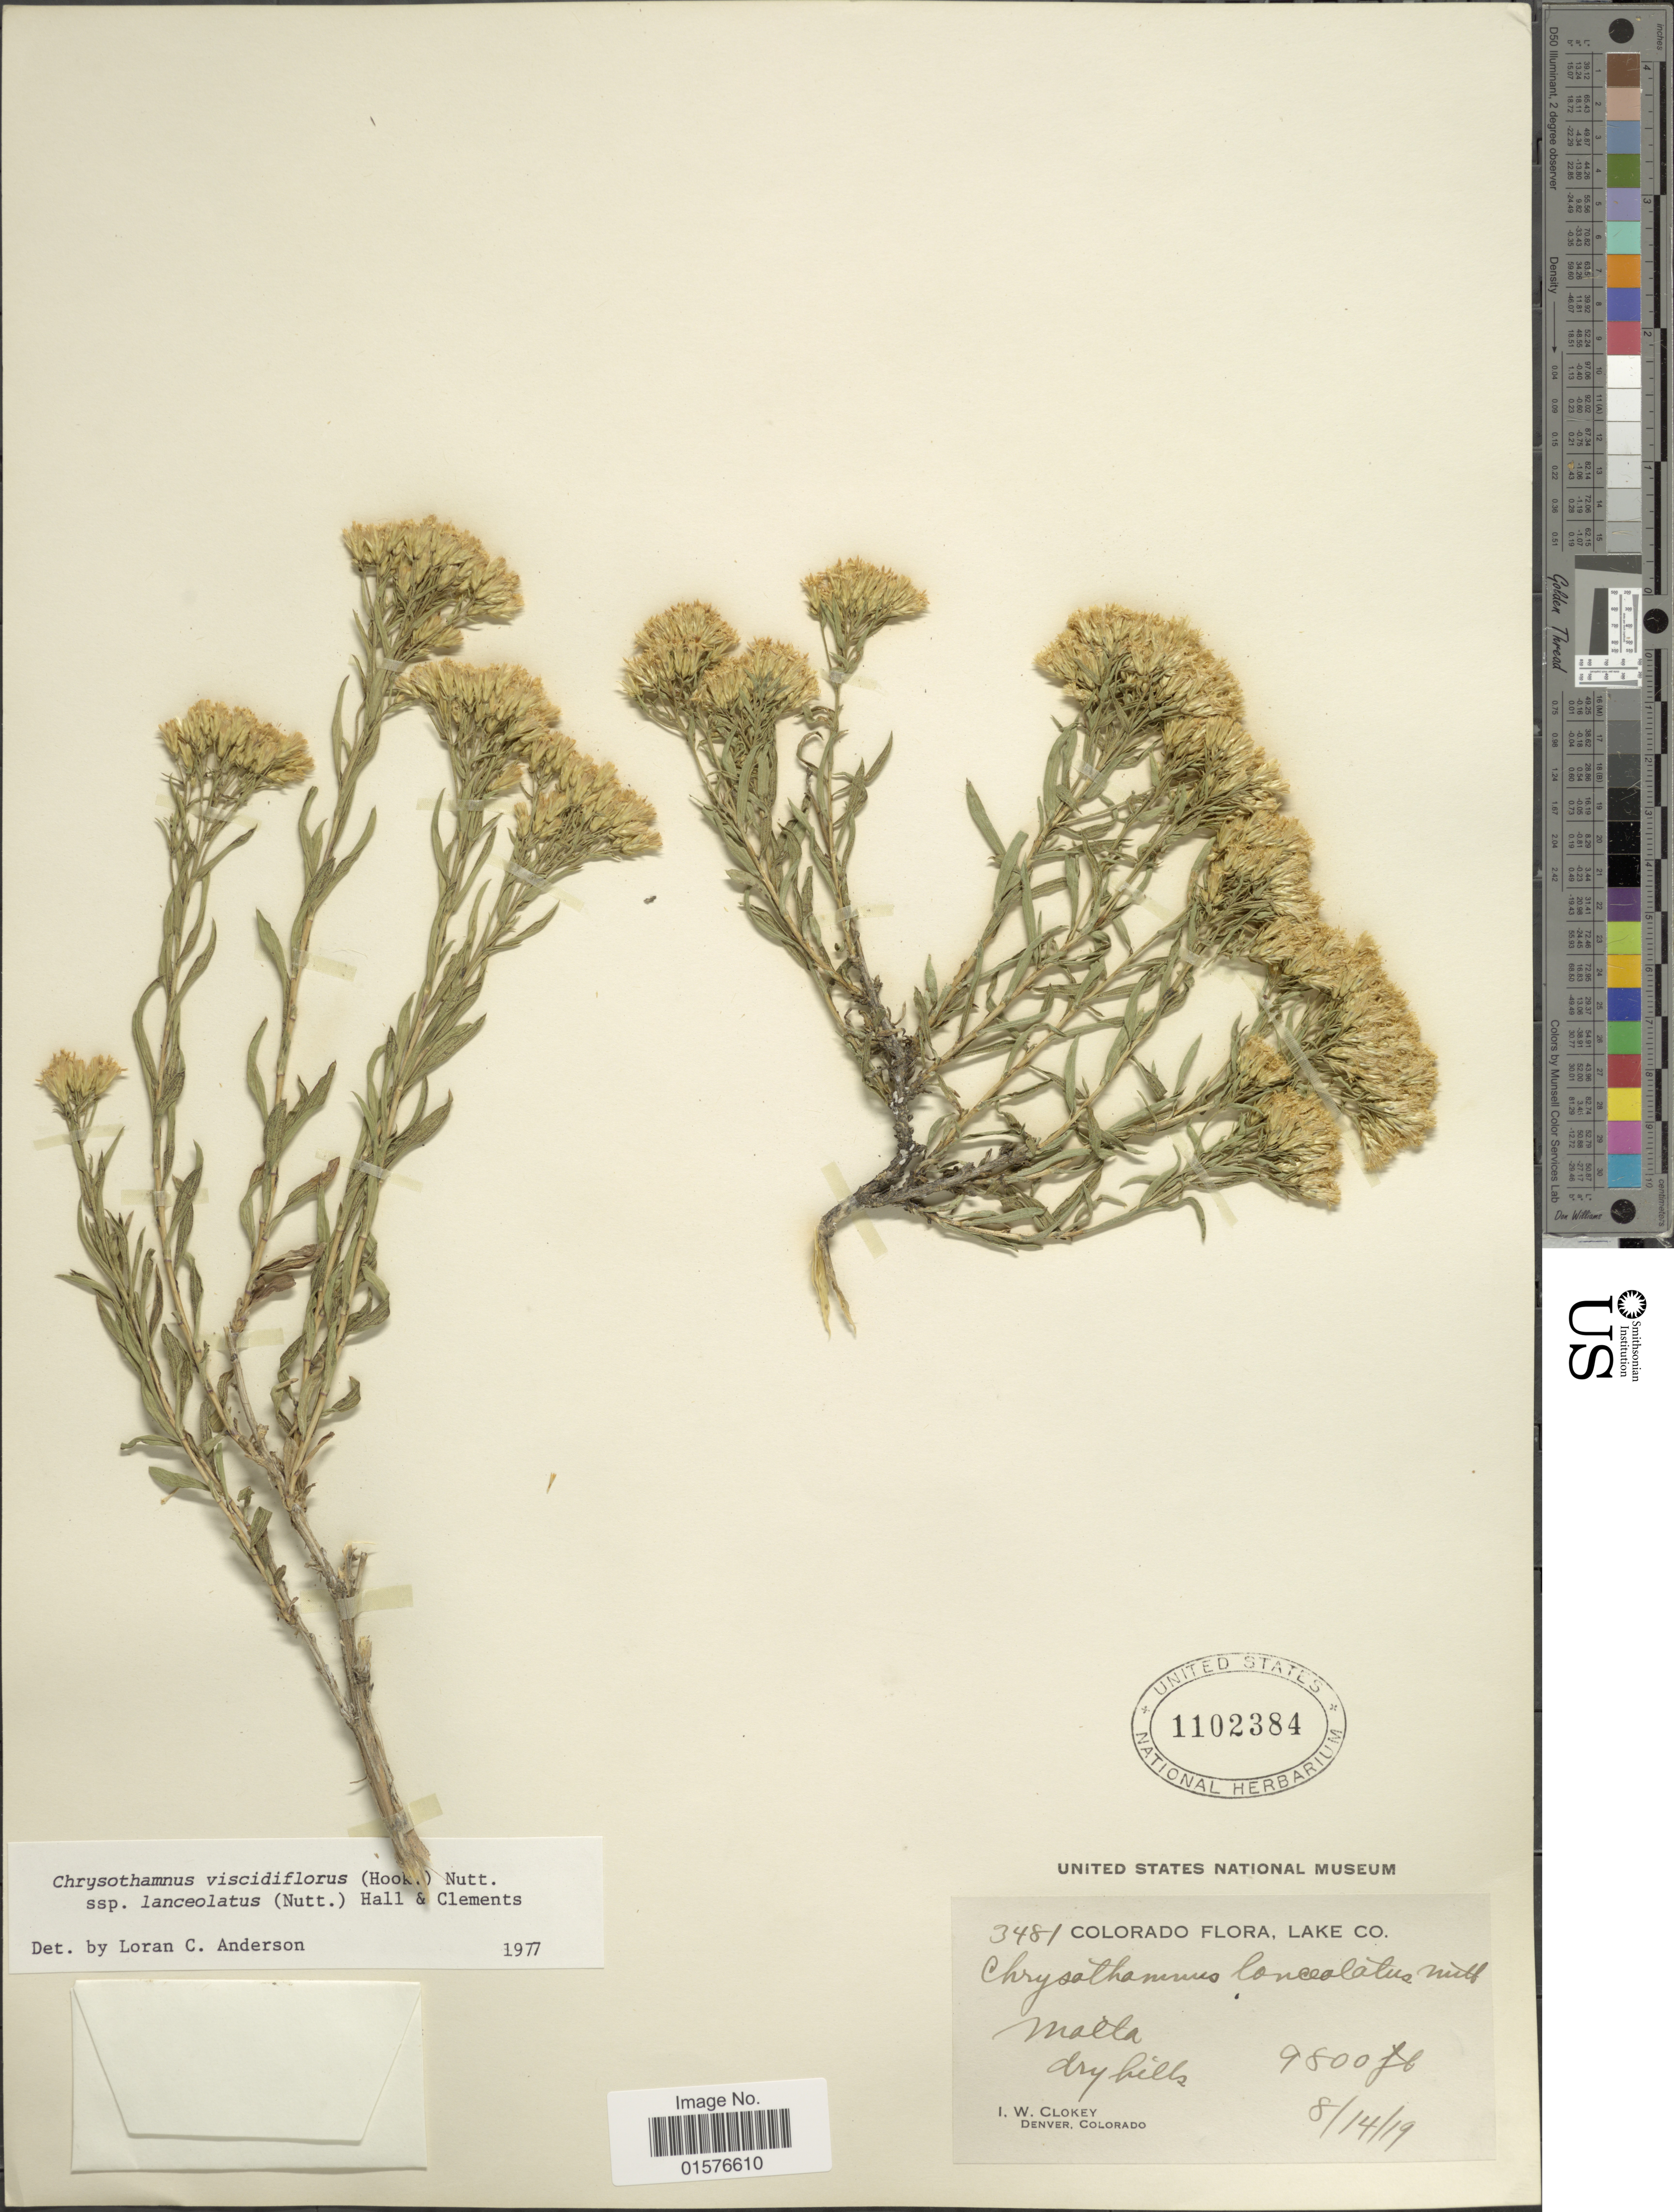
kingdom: Plantae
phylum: Tracheophyta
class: Magnoliopsida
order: Asterales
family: Asteraceae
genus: Chrysothamnus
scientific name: Chrysothamnus viscidiflorus subsp. lanceolatus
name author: (Nutt.) H.M. Hall & Clem.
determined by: Urbatsch, Lowell E., Curator (LSU), Louisiana State University (UNITED STATES)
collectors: I. W. Clokey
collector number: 3481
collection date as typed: Transcribed d/m/y: 14/8/19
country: United States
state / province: Colorado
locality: Lake Co., Malta.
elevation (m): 2987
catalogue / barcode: US 1102384